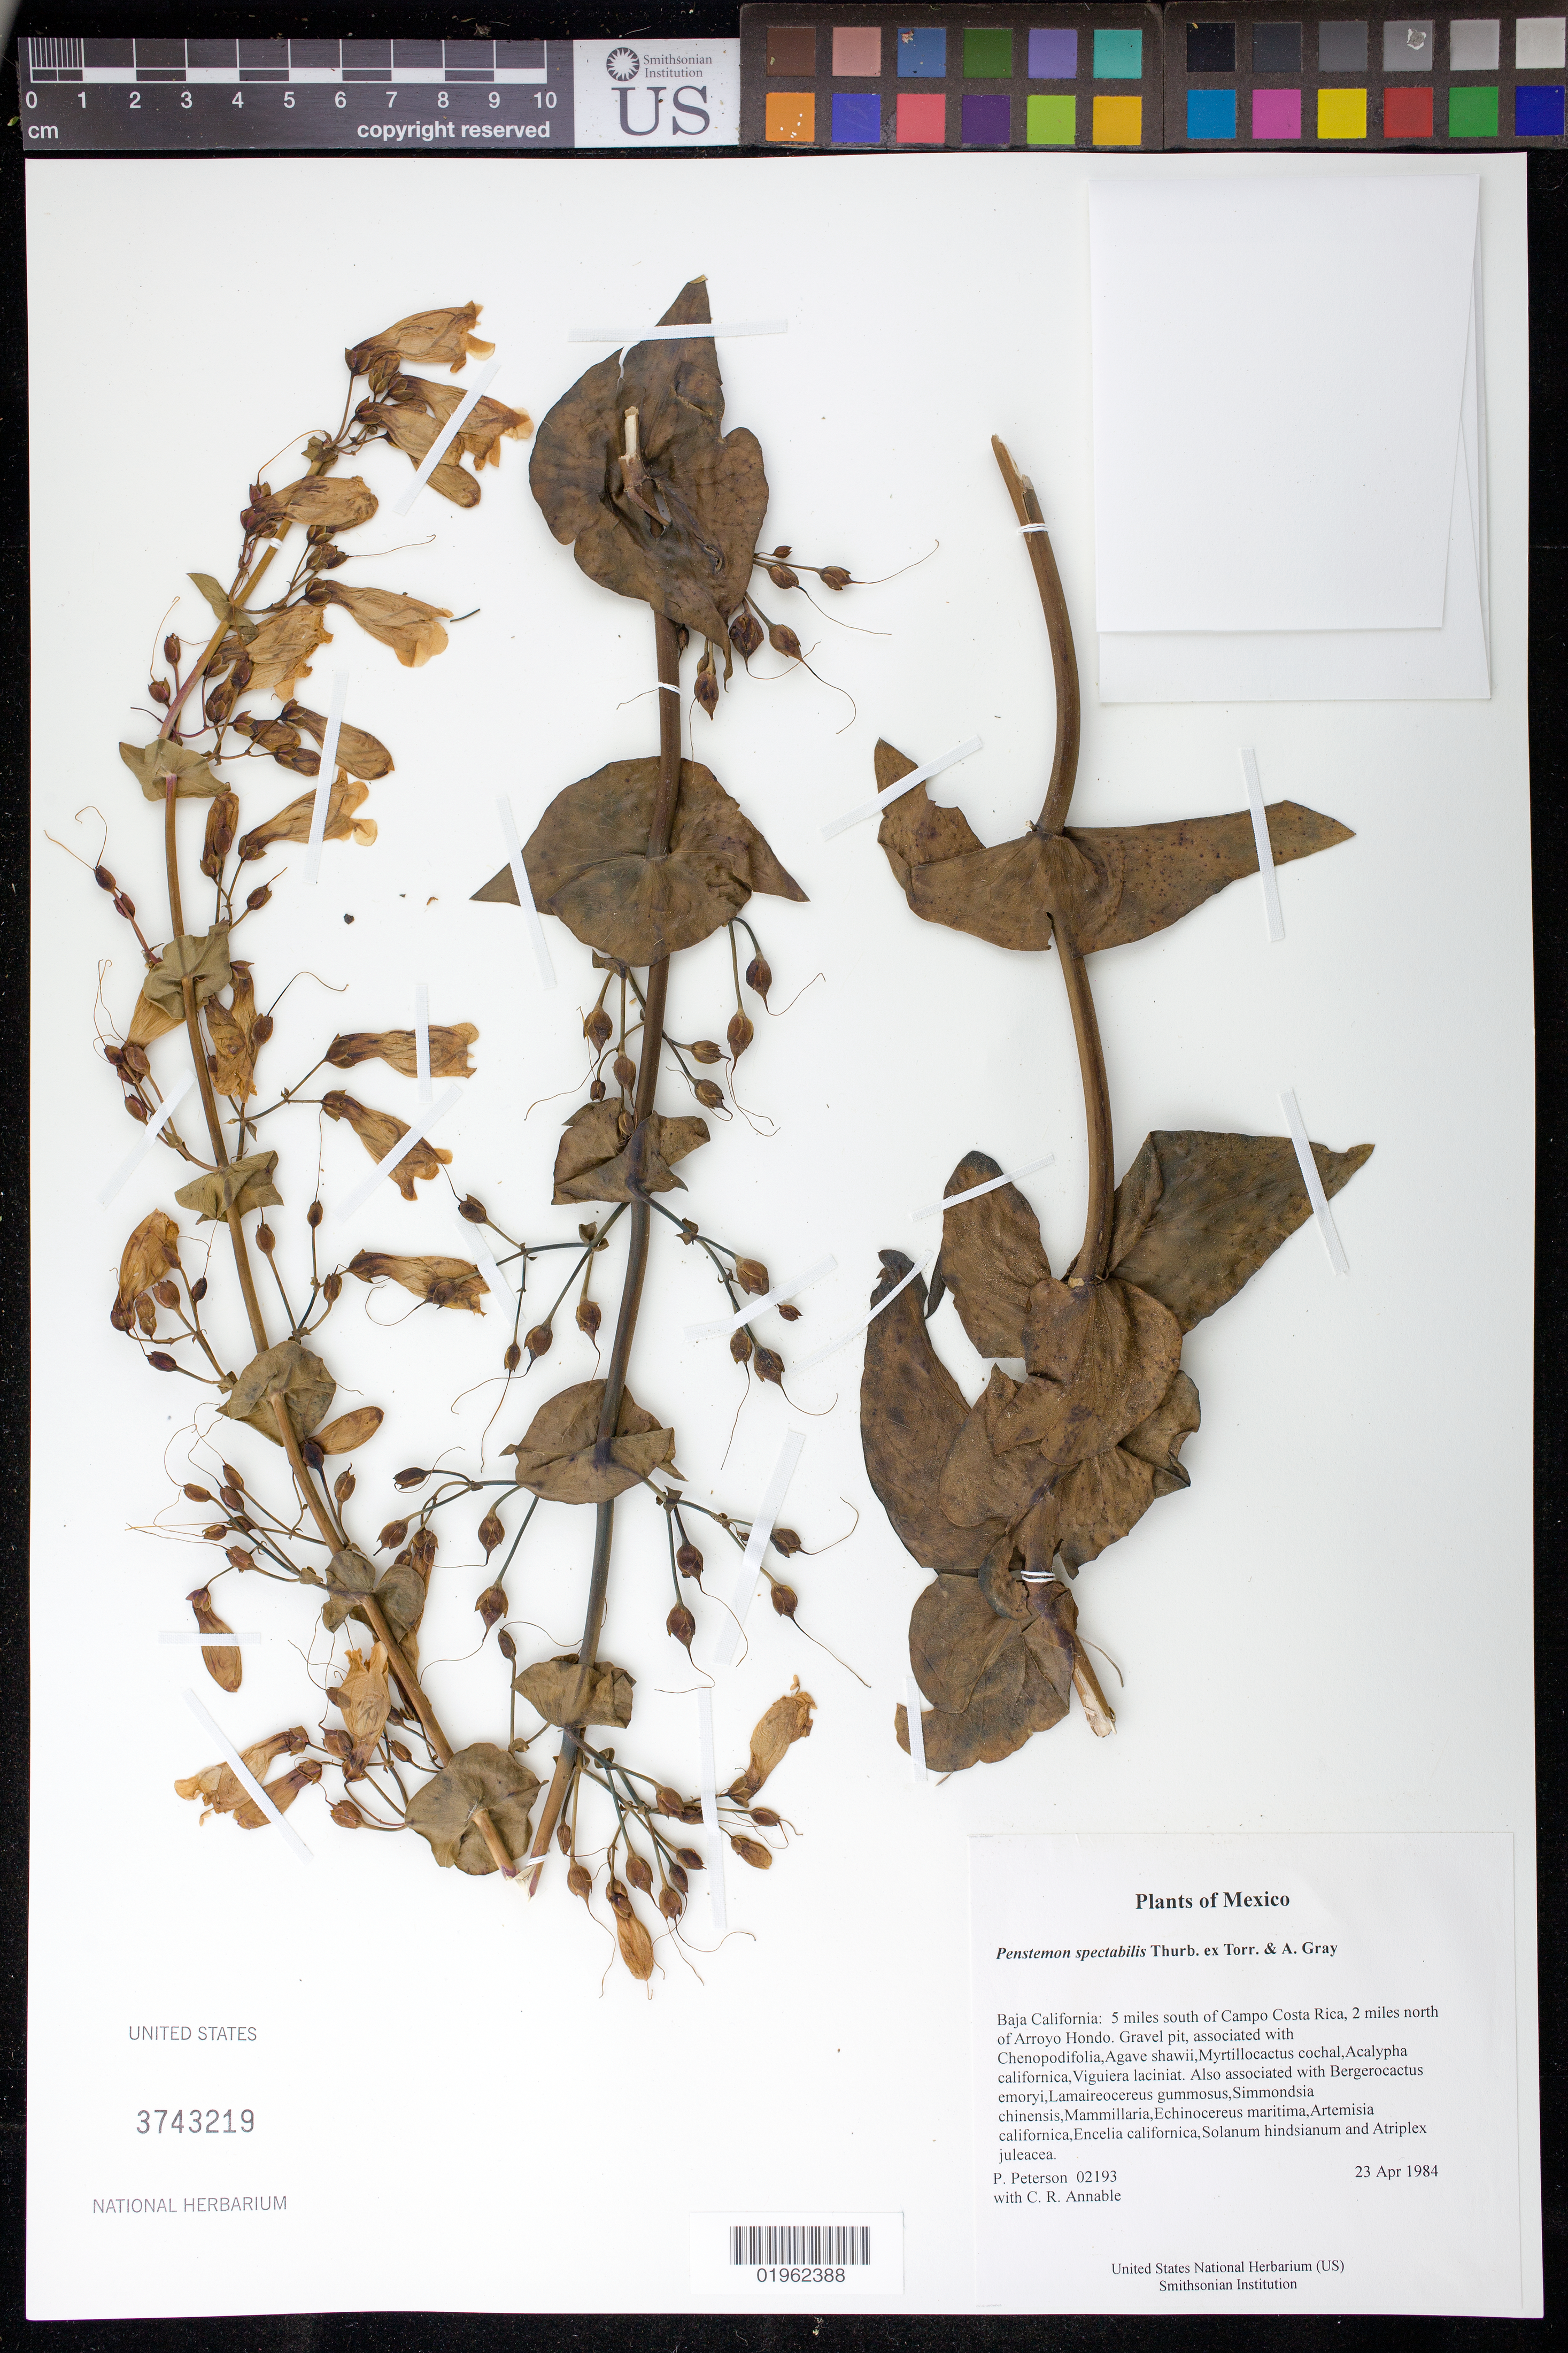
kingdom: Plantae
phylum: Tracheophyta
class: Magnoliopsida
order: Lamiales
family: Plantaginaceae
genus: Penstemon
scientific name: Penstemon spectabilis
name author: Thurb. ex Torr. & A. Gray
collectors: P. M. Peterson & C. R. Annable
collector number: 02193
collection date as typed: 23 Apr 1984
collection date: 1984-04-23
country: Mexico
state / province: Baja California Norte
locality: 5 miles south of Campo Costa Rica, 2 miles north of Arroyo Hondo.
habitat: Gravel pit, associated with Chenopodifolia,Agave shawii,Myrtillocactus cochal,Acalypha californica,Viguiera laciniat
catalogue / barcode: US 1962388